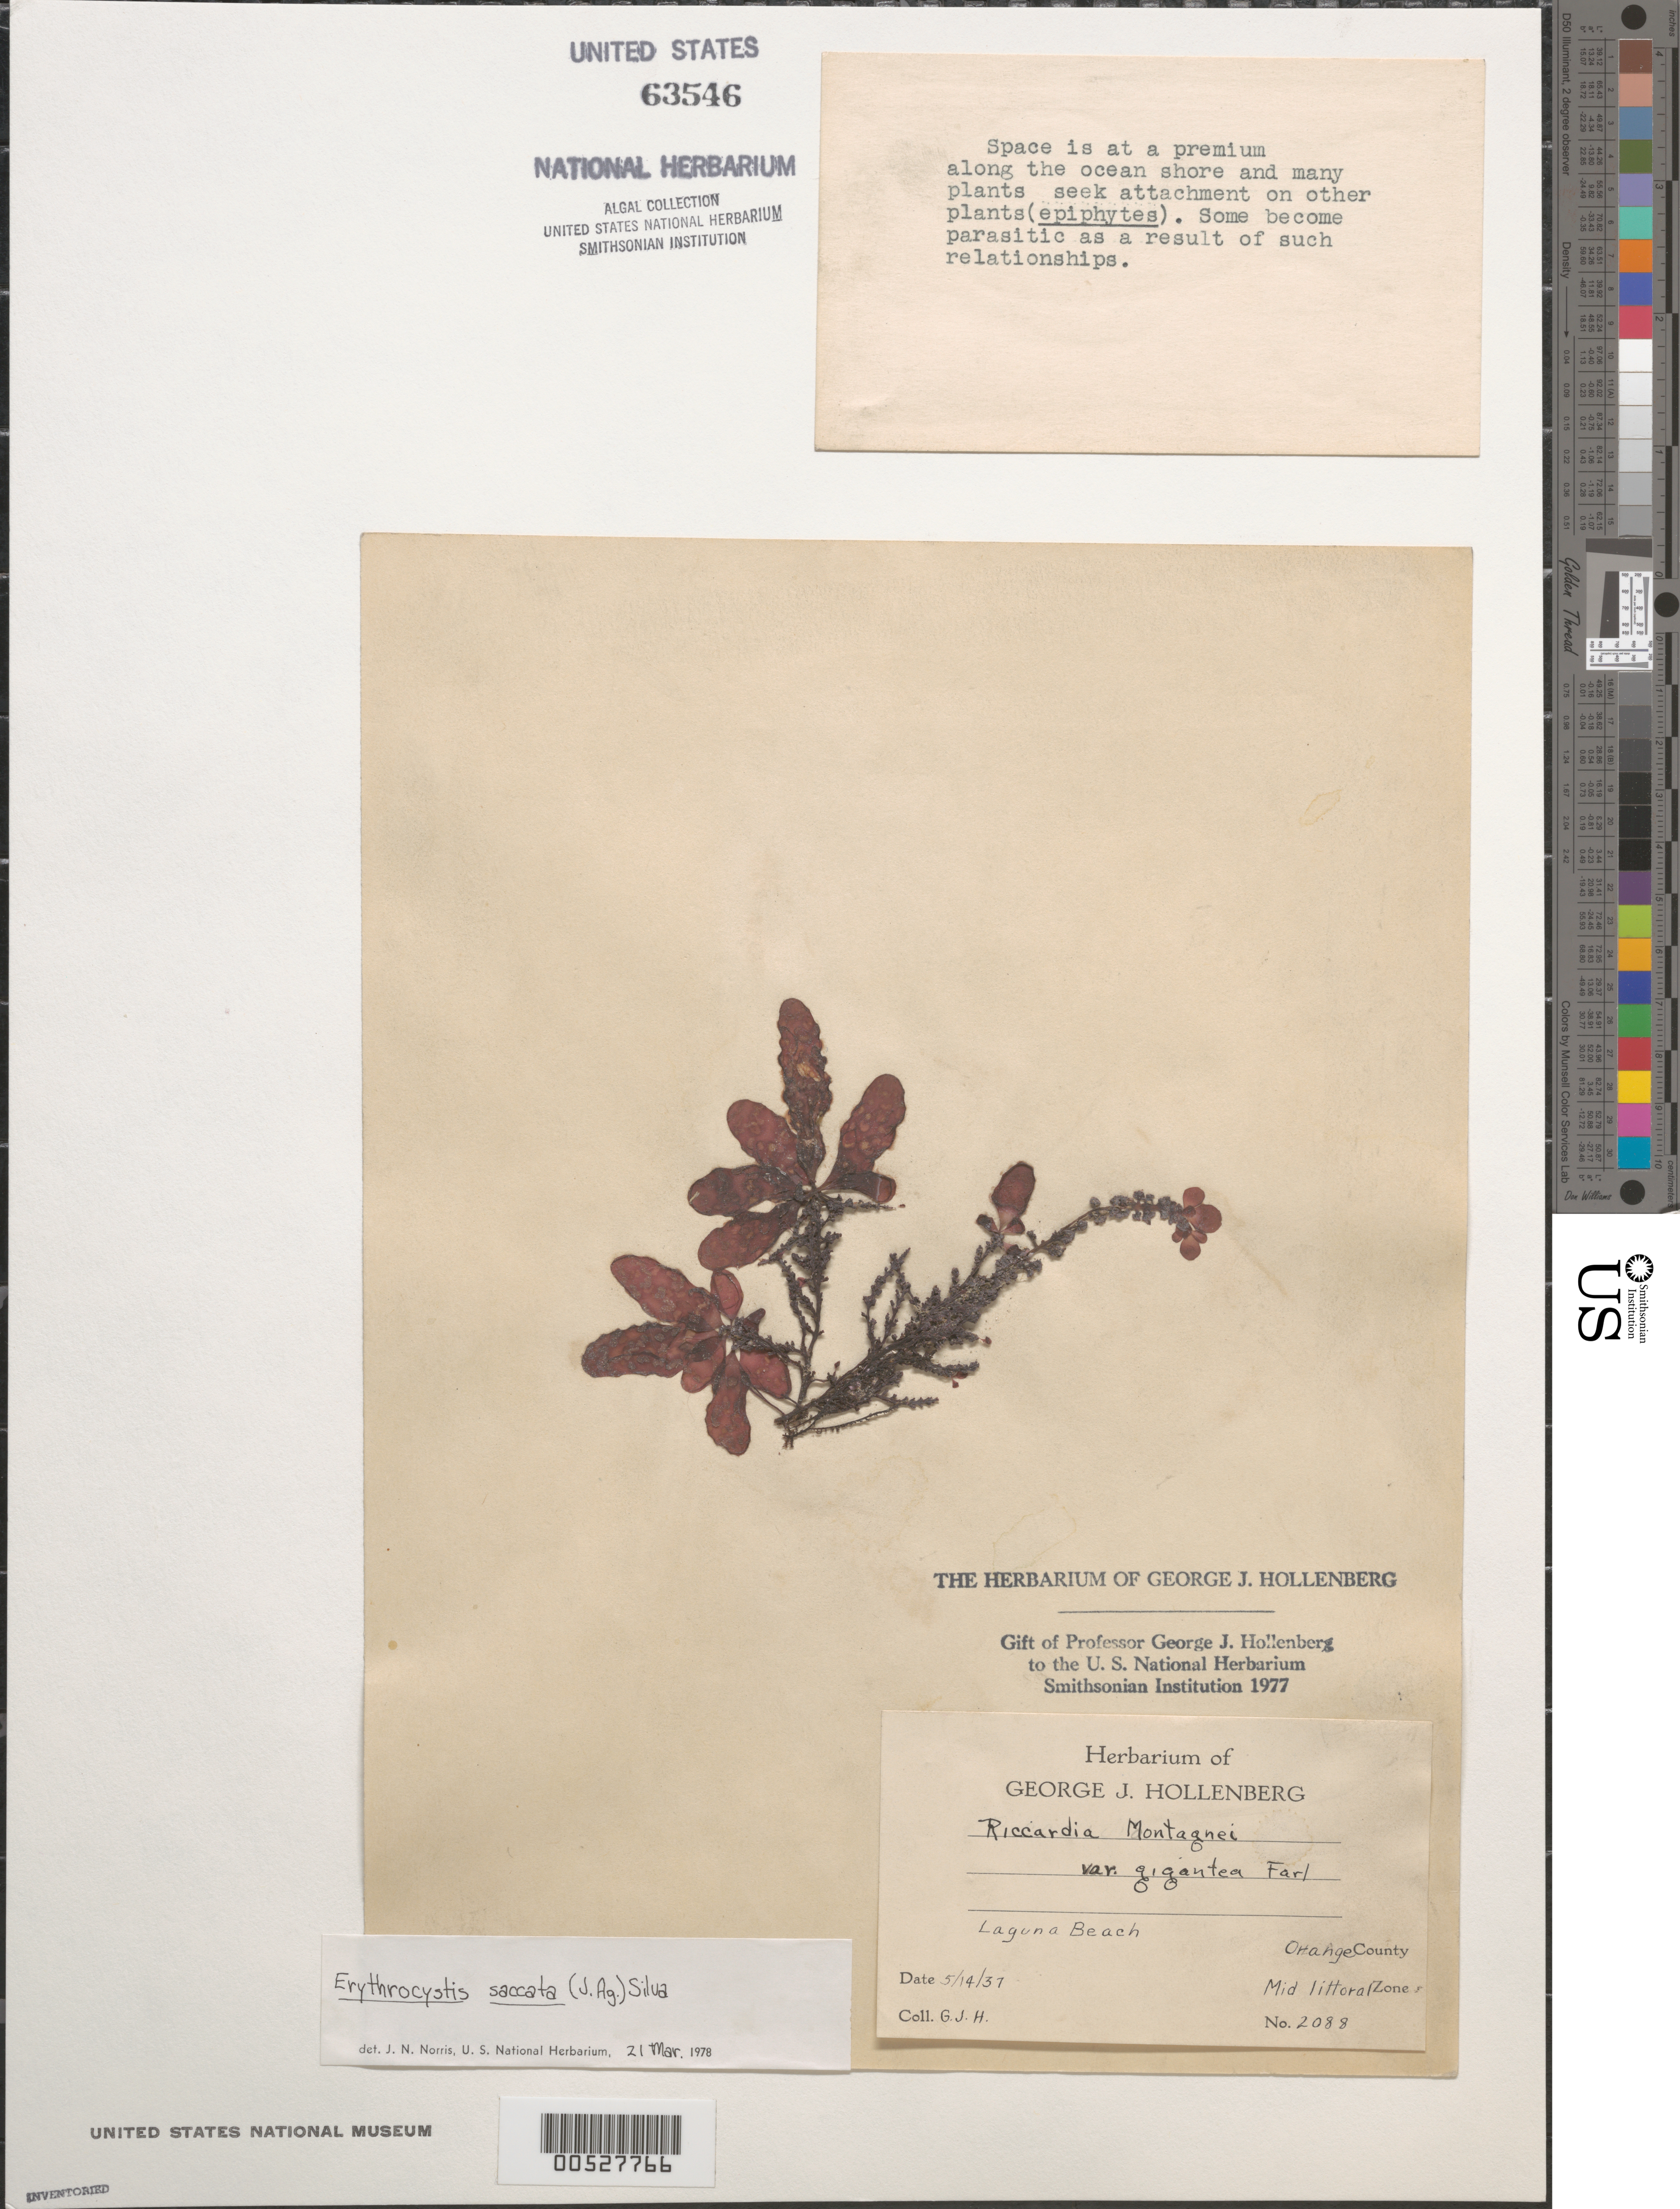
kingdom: Plantae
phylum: Rhodophyta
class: Florideophyceae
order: Ceramiales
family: Rhodomelaceae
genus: Erythrocystis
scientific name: Erythrocystis saccata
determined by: Norris, James N.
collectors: G. Hollenberg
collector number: GJH 2088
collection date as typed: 14 May 1937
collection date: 1937-05-14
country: United States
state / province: California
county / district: Orange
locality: Laguna Beach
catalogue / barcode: US 63546